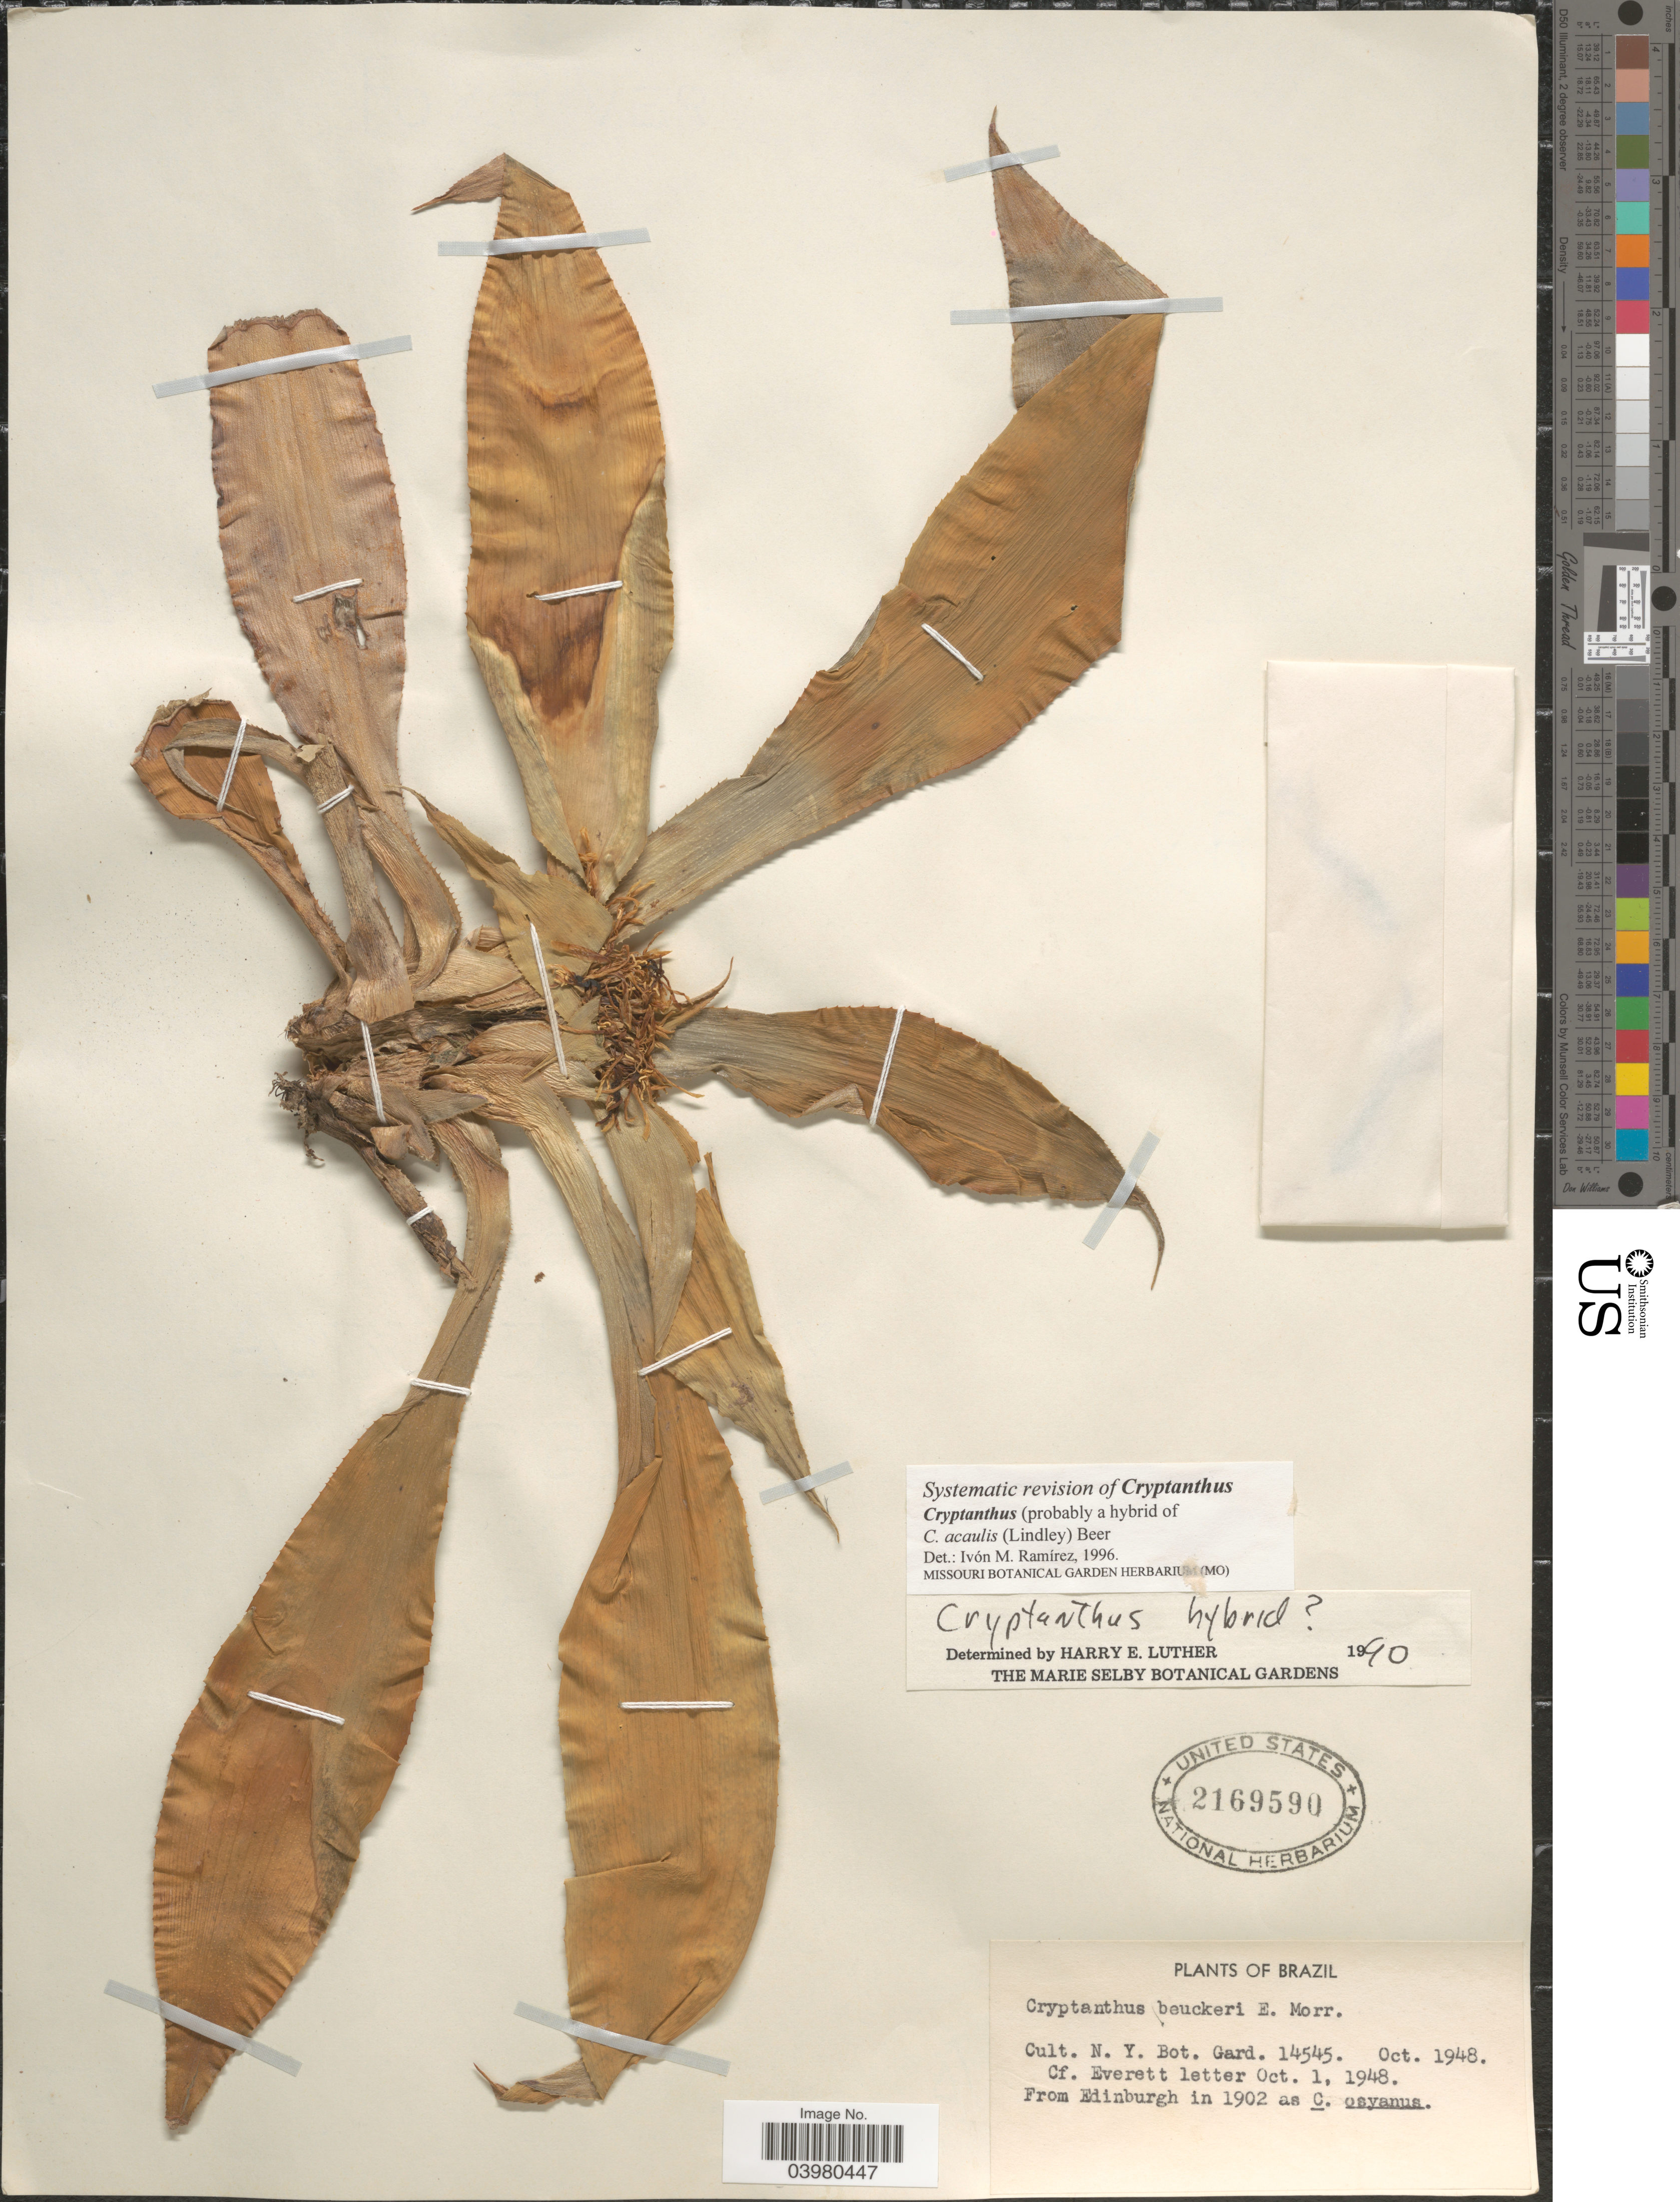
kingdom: Plantae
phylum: Tracheophyta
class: Liliopsida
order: Poales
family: Bromeliaceae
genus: Cryptanthus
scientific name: Cryptanthus acaulis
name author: (Lindl.) Beer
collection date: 1948-10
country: United States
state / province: New York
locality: N.Y. Bot. Gard. 14545.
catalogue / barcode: US 2169590